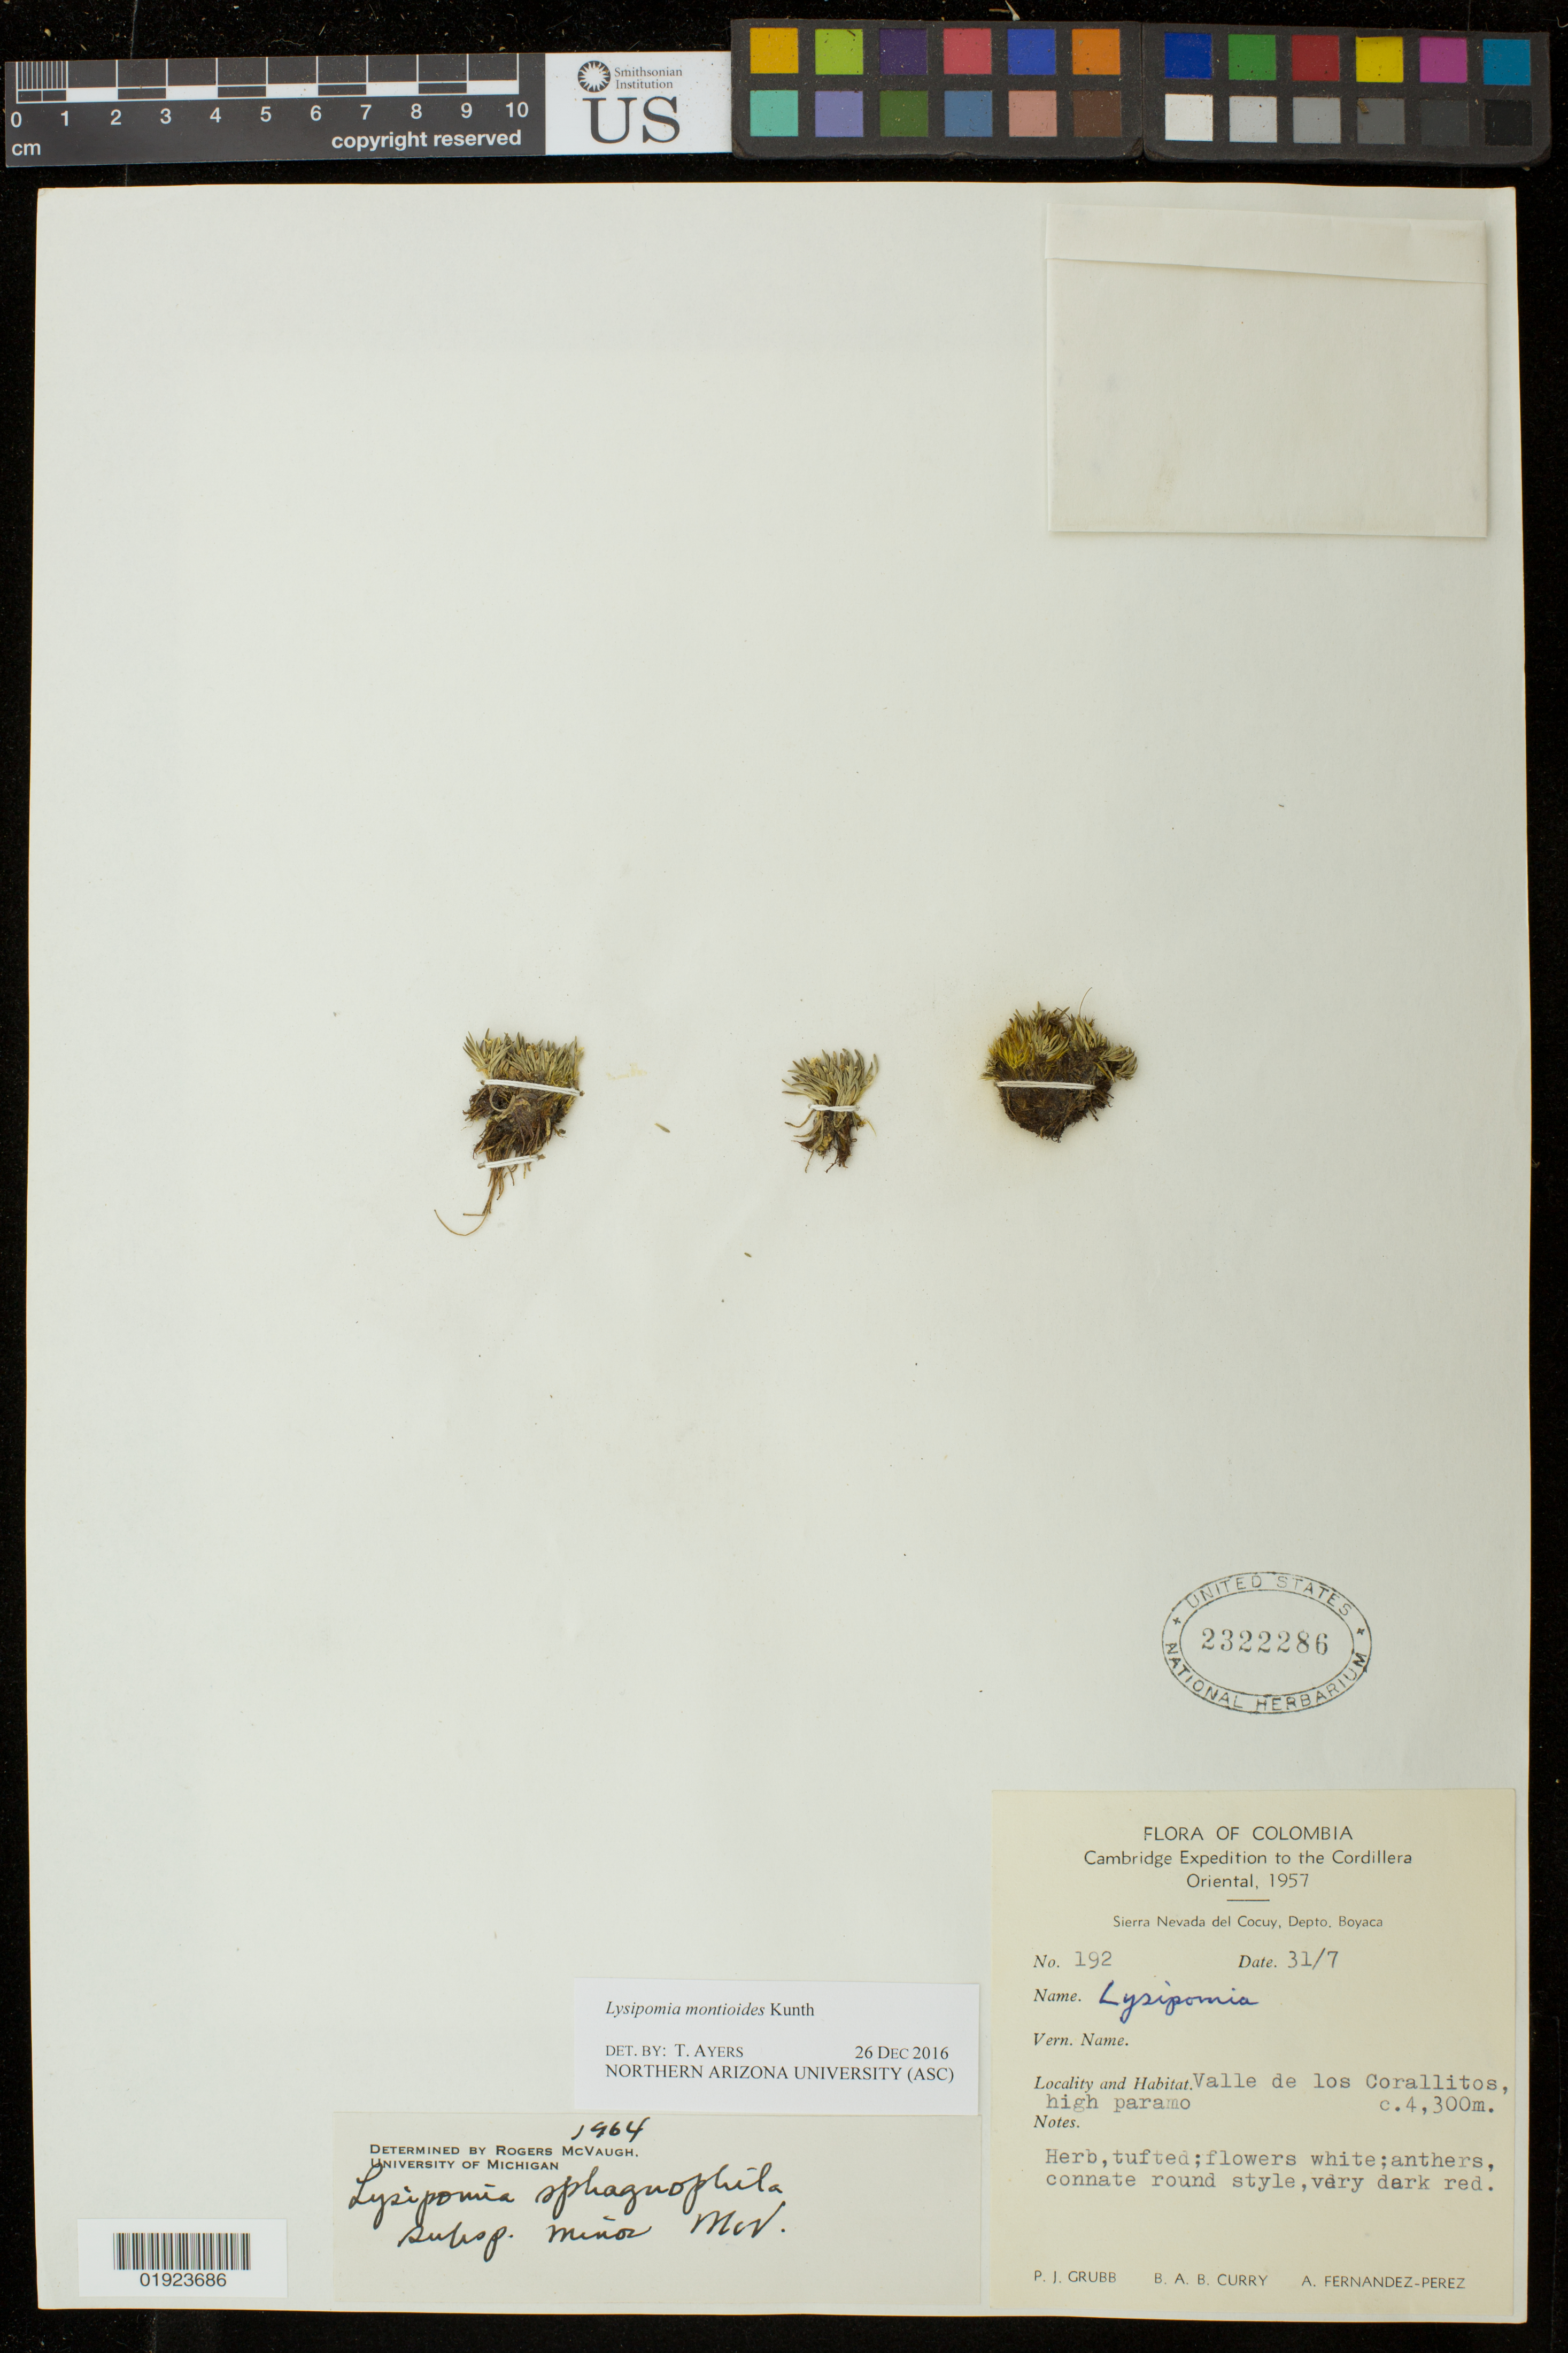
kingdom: Plantae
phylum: Tracheophyta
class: Magnoliopsida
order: Asterales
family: Campanulaceae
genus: Lysipomia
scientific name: Lysipomia montioides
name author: Kunth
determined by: Ayers, T.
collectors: P. J. Grubb, B. A. B. Curry & A. Fernández-Pérez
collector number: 192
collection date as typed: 1957 31/7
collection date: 1957-07-31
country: Colombia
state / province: Boyacá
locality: Sierra Nevada del Cocuy, Depto. Boyaca, Valle de los Corallitos, high paramo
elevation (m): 4300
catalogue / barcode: US 2322286